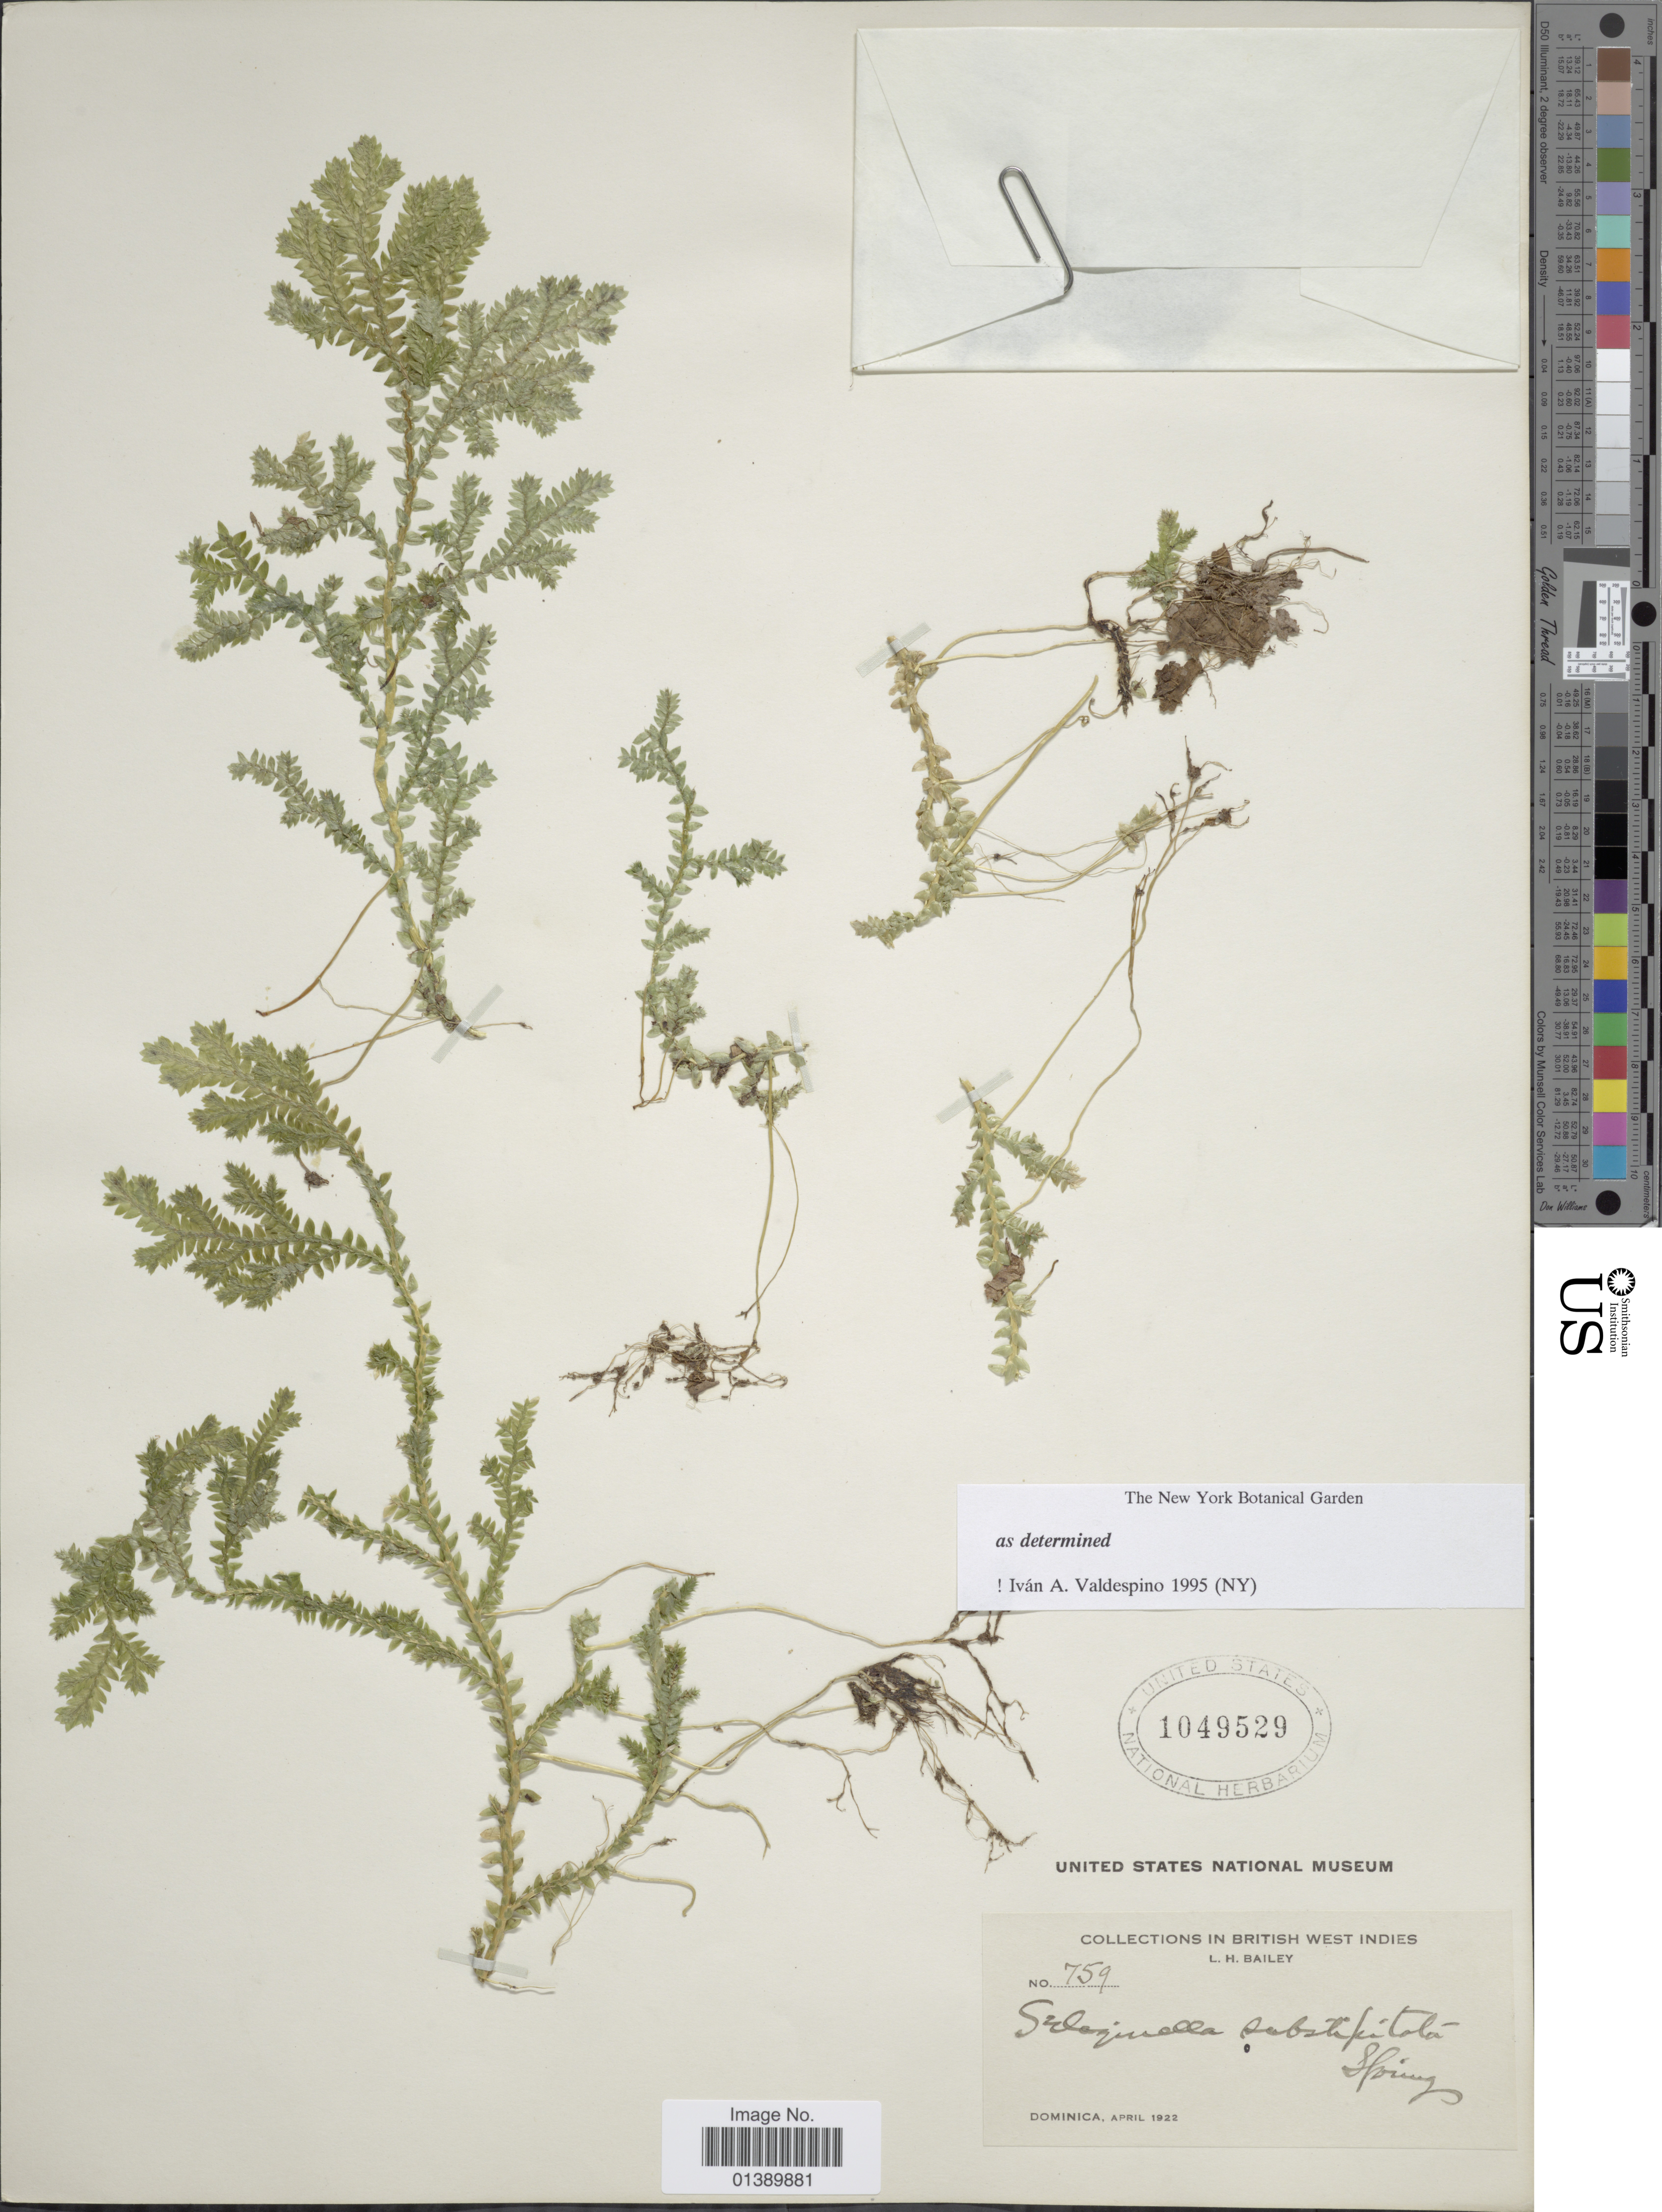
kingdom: Plantae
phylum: Tracheophyta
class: Lycopodiopsida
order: Selaginellales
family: Selaginellaceae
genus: Selaginella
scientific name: Selaginella substipitata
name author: Spring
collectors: L. H. Bailey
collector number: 759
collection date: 1922-04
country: Dominica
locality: British West Indies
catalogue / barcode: US 1049529